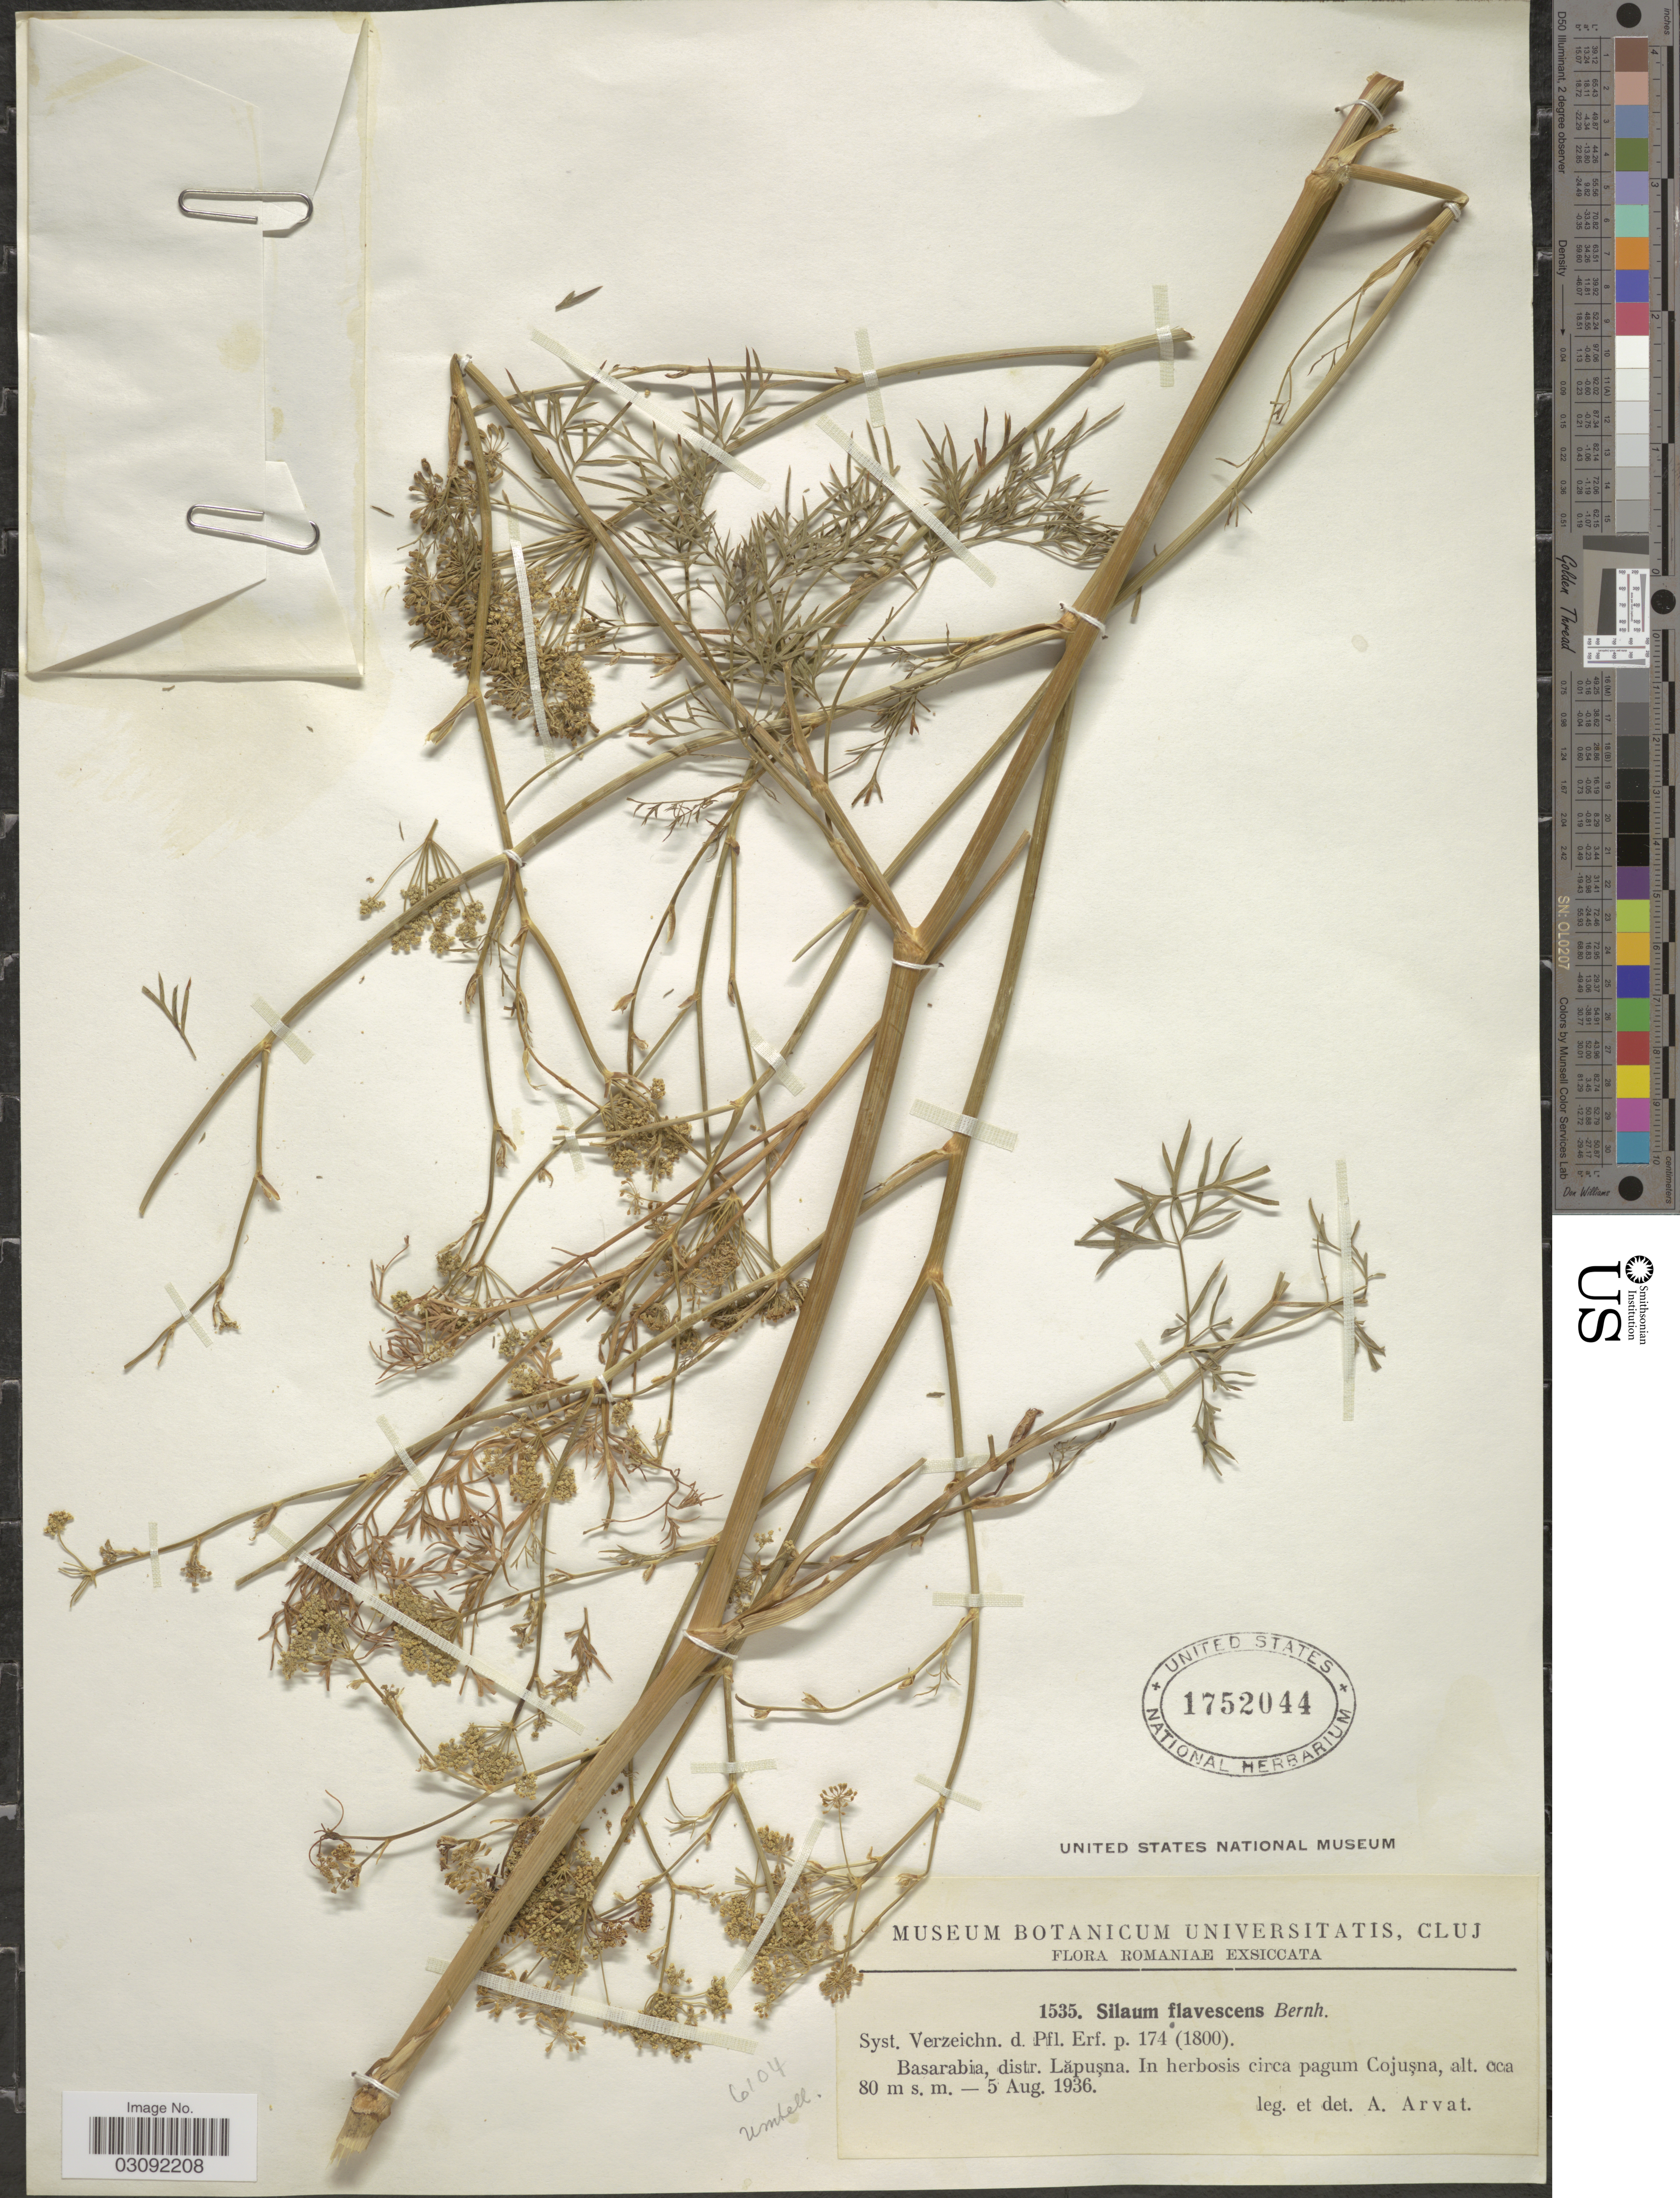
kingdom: Plantae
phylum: Tracheophyta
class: Magnoliopsida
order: Apiales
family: Apiaceae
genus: Silaum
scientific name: Silaum flavescens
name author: (Benth.) Hayek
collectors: A. Arvat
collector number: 1535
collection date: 1936-08-05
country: Romania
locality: Romaniae. Basarabia, distr. Lăpuşna. In herbosis circa pagum Cojuşna.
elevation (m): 80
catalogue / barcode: US 1752044